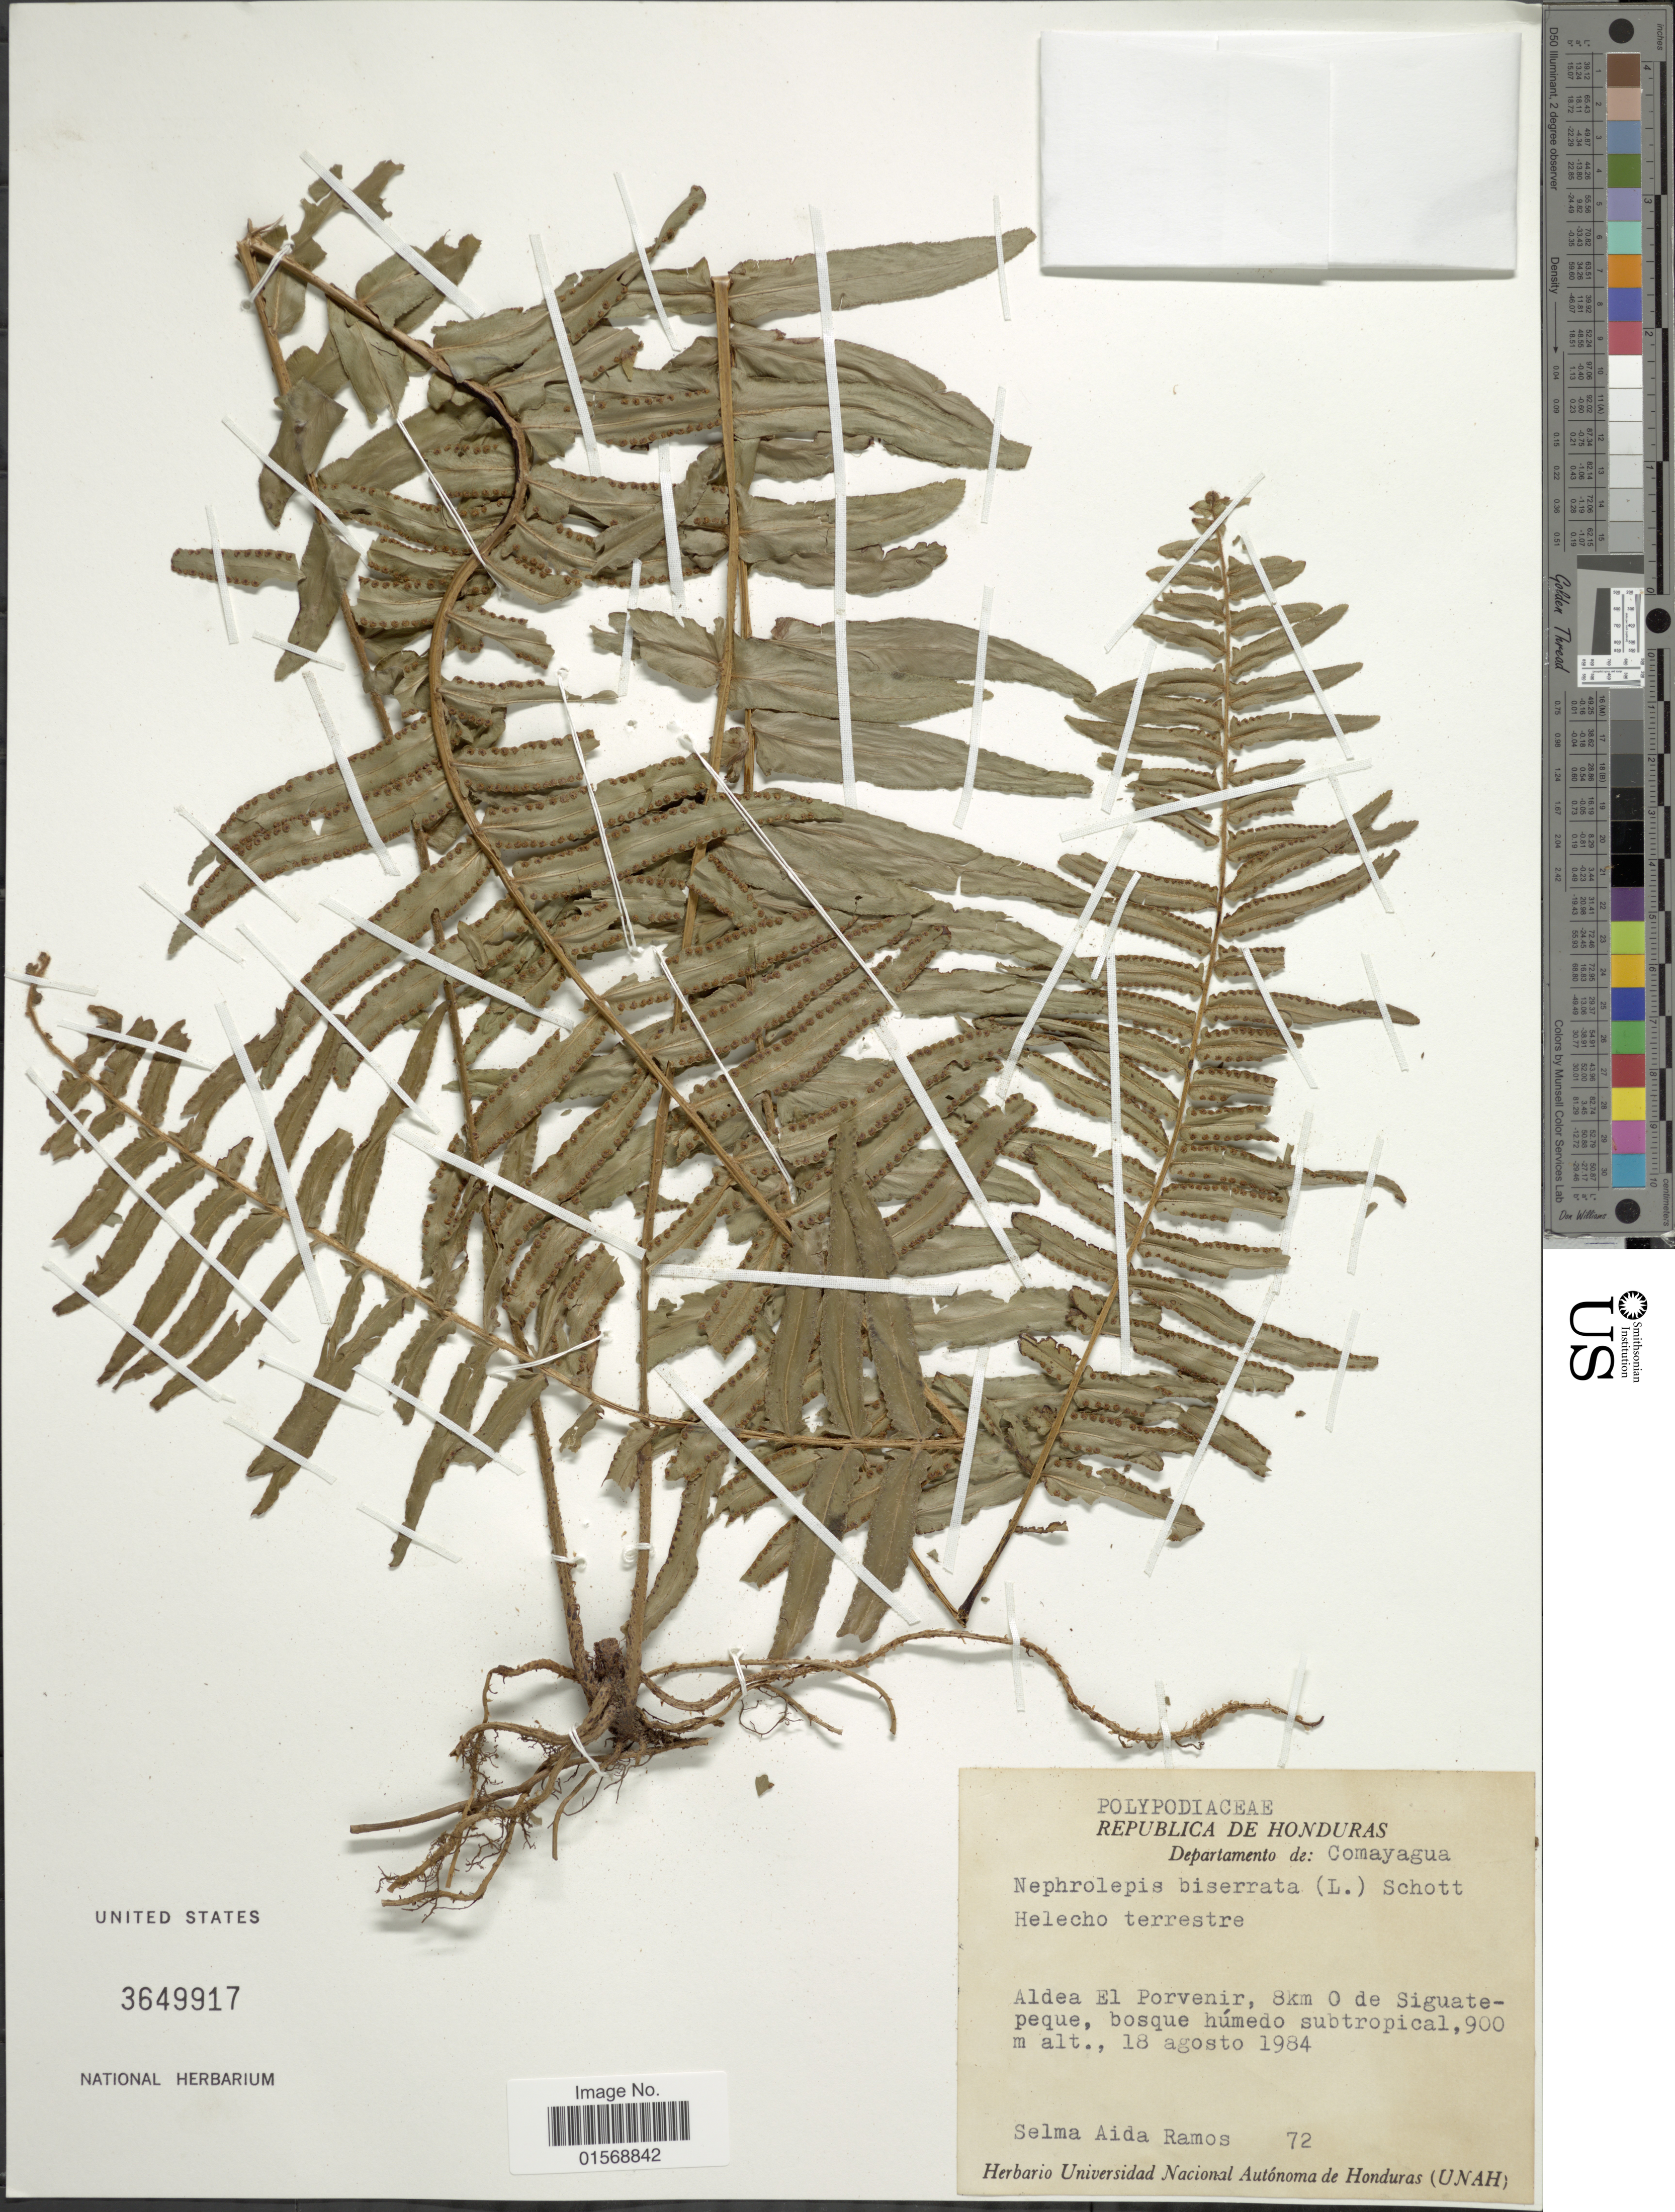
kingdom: Plantae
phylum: Tracheophyta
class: Polypodiopsida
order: Polypodiales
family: Nephrolepidaceae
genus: Nephrolepis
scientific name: Nephrolepis biserrata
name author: (Sw.) Schott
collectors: S. A. Ramos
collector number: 72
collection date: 1984-08-18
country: Honduras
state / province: Comayagua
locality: Republica de Honduras. Departamento de: Comayagua. Aldea El Porvenir, 8 km O de Siguate-peque, bosque humedo subtropical.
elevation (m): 900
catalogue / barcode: US 3649917